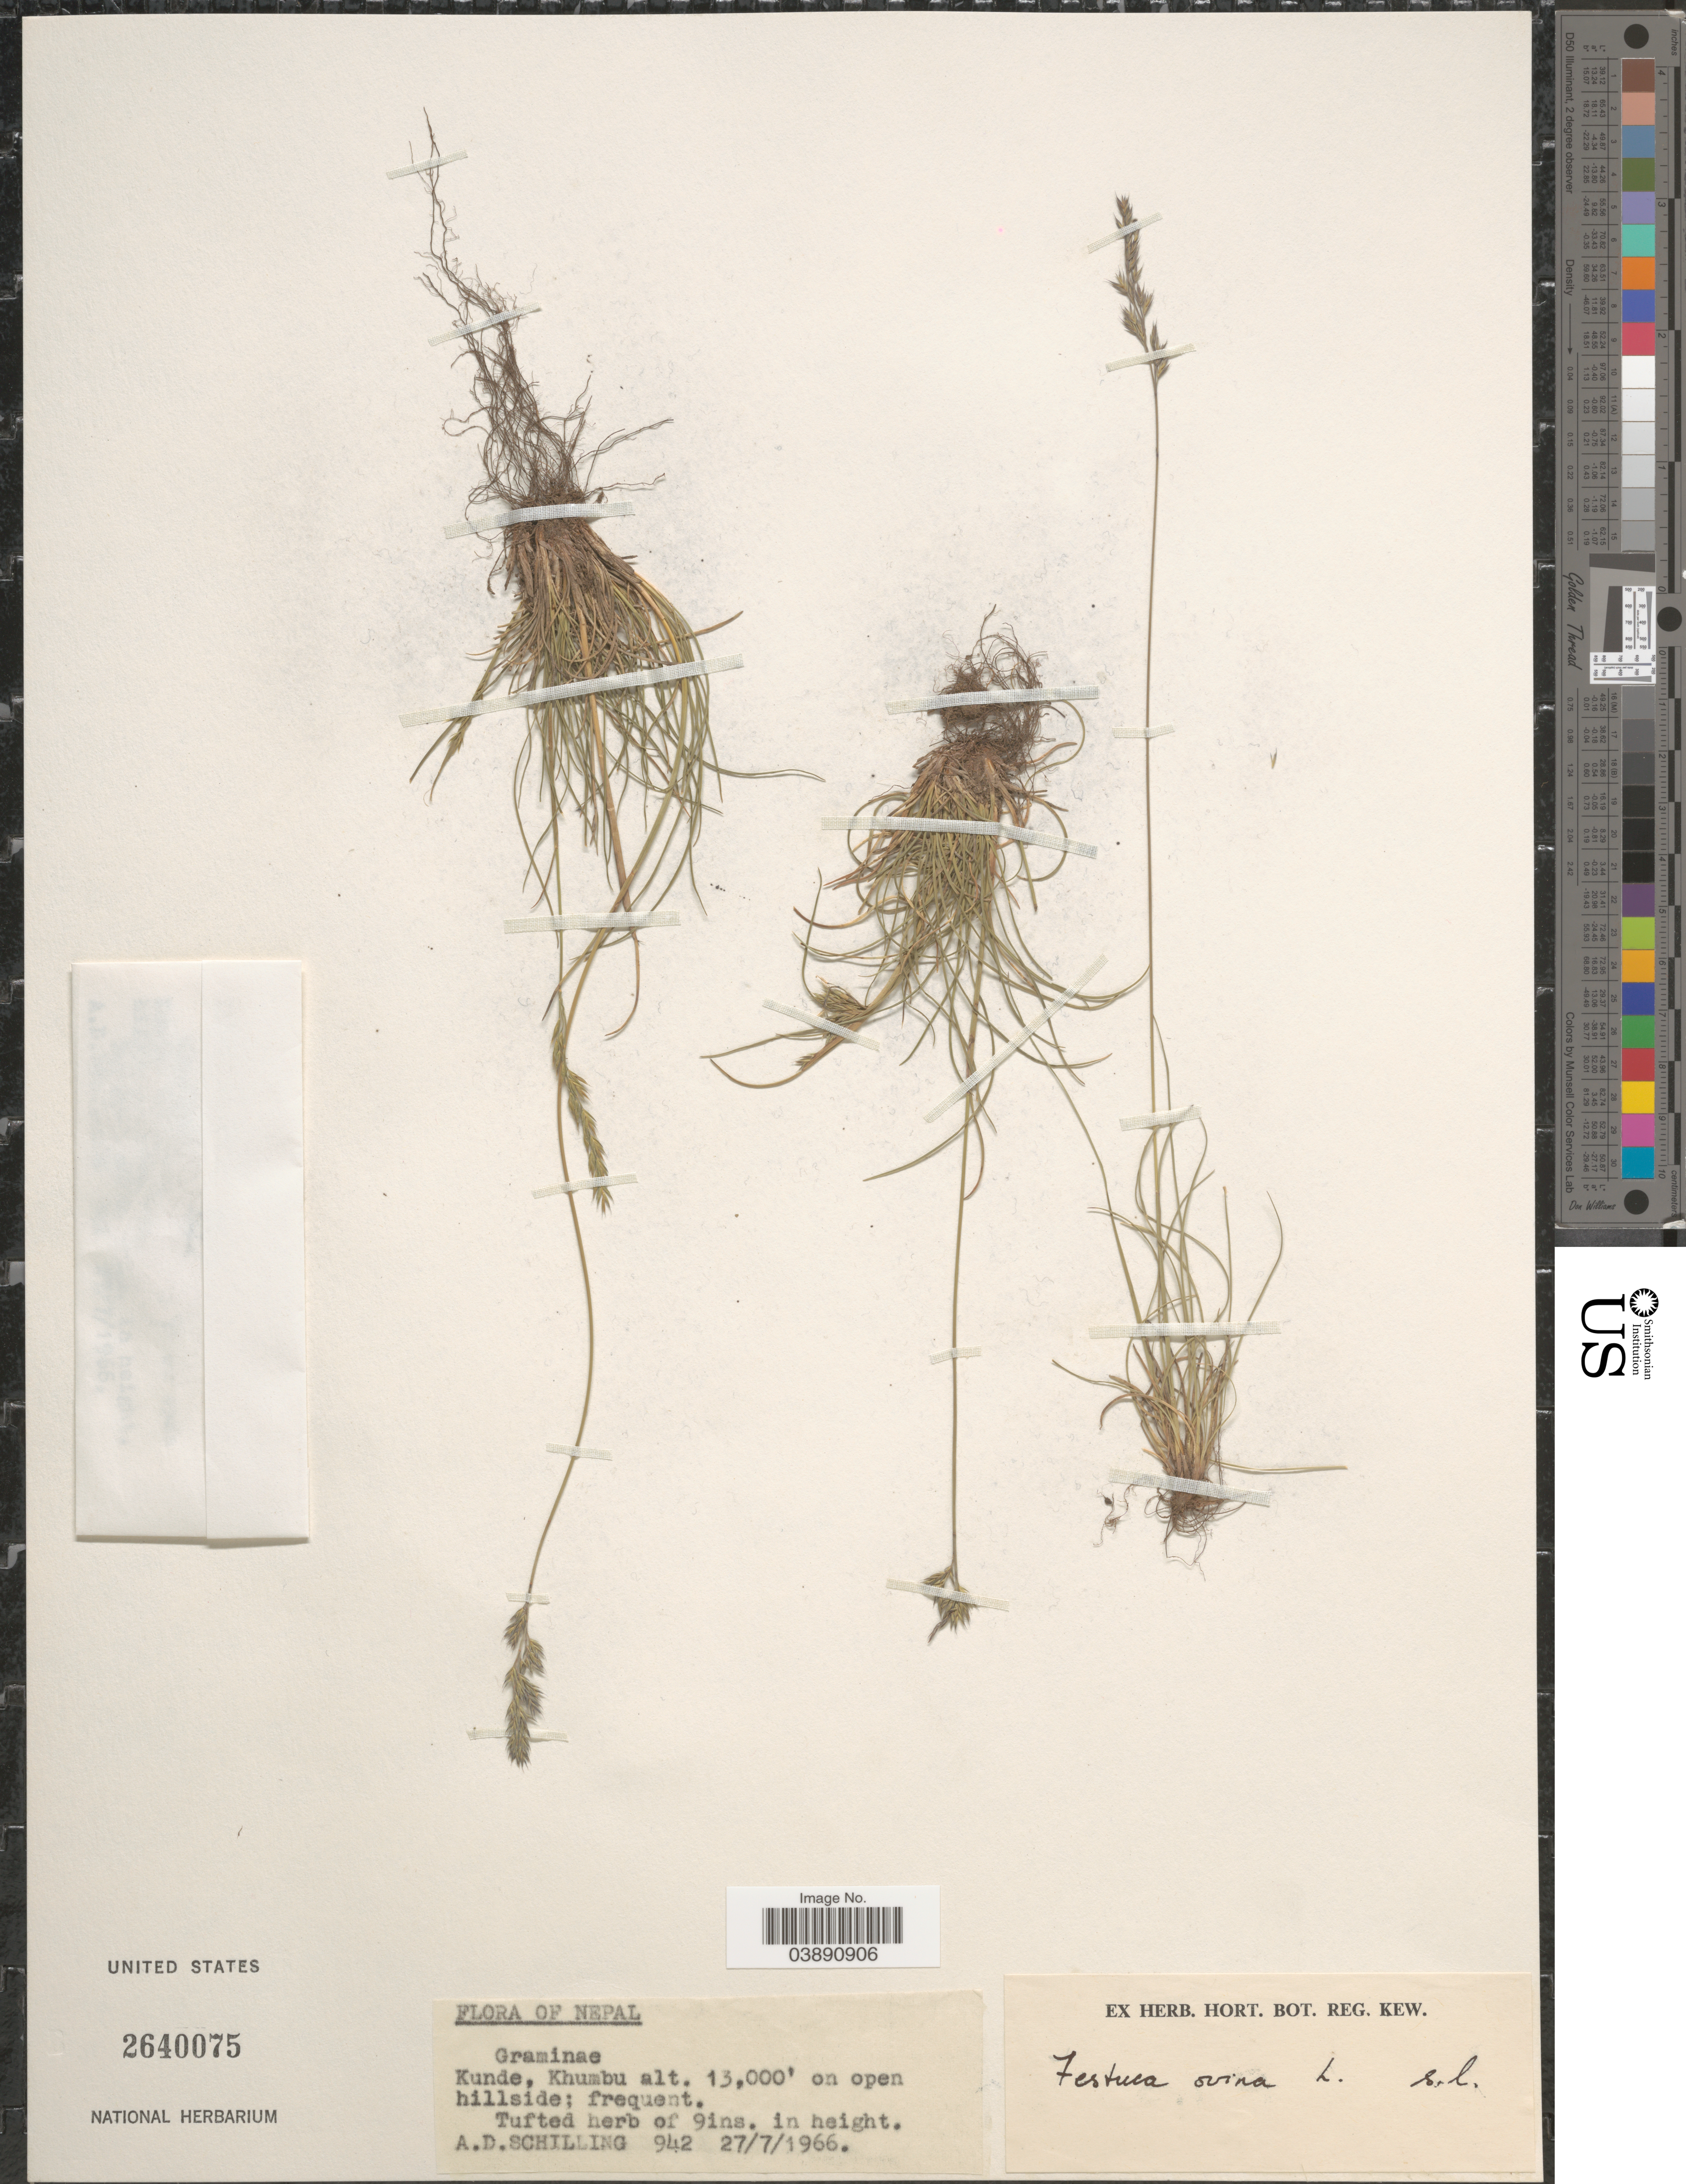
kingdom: Plantae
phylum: Tracheophyta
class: Liliopsida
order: Poales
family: Poaceae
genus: Festuca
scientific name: Festuca ovina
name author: L.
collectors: A. Schilling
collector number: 942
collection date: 1966-07-27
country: Nepal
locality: Kunde, Khumbu on open hillside; frequent.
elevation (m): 3962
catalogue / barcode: US 2640075